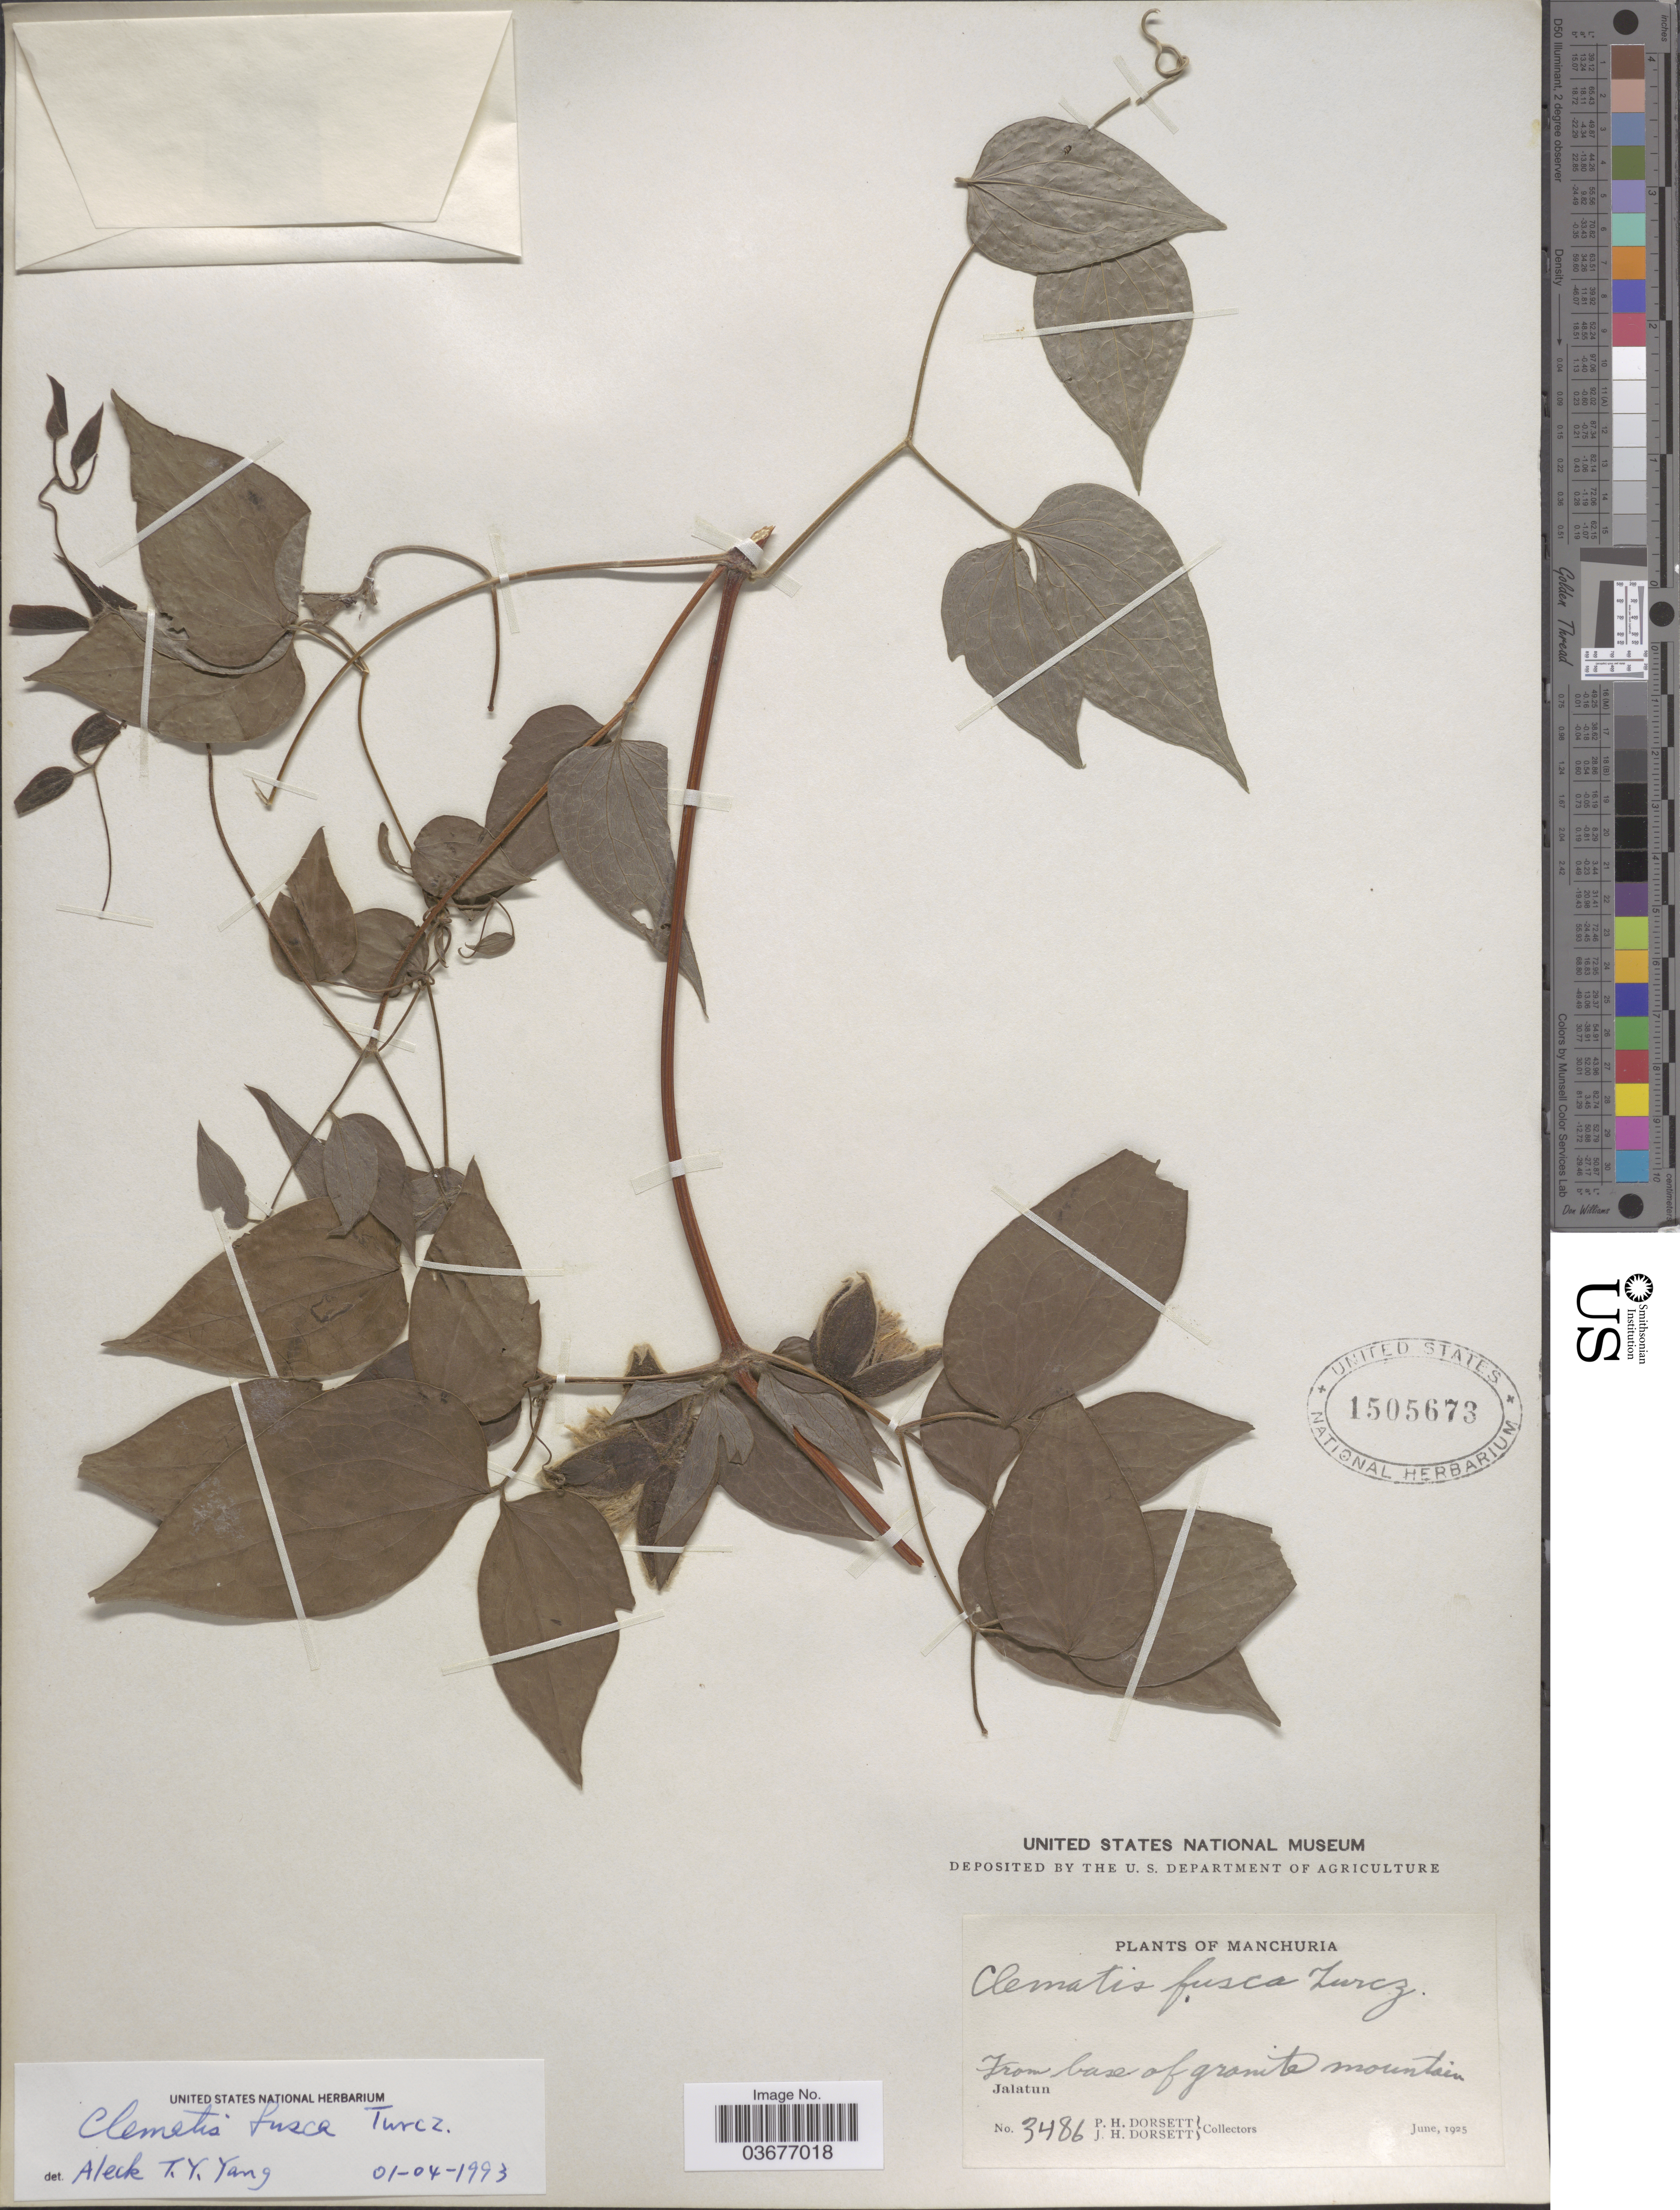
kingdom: Plantae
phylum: Tracheophyta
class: Magnoliopsida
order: Ranunculales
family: Ranunculaceae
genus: Clematis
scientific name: Clematis fusca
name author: Turcz.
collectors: P. H. Dorsett & J. Dorsett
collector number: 3486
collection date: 1925-06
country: China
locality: Manchuria. From base of granite mountain. Jalatun.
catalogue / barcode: US 1505673